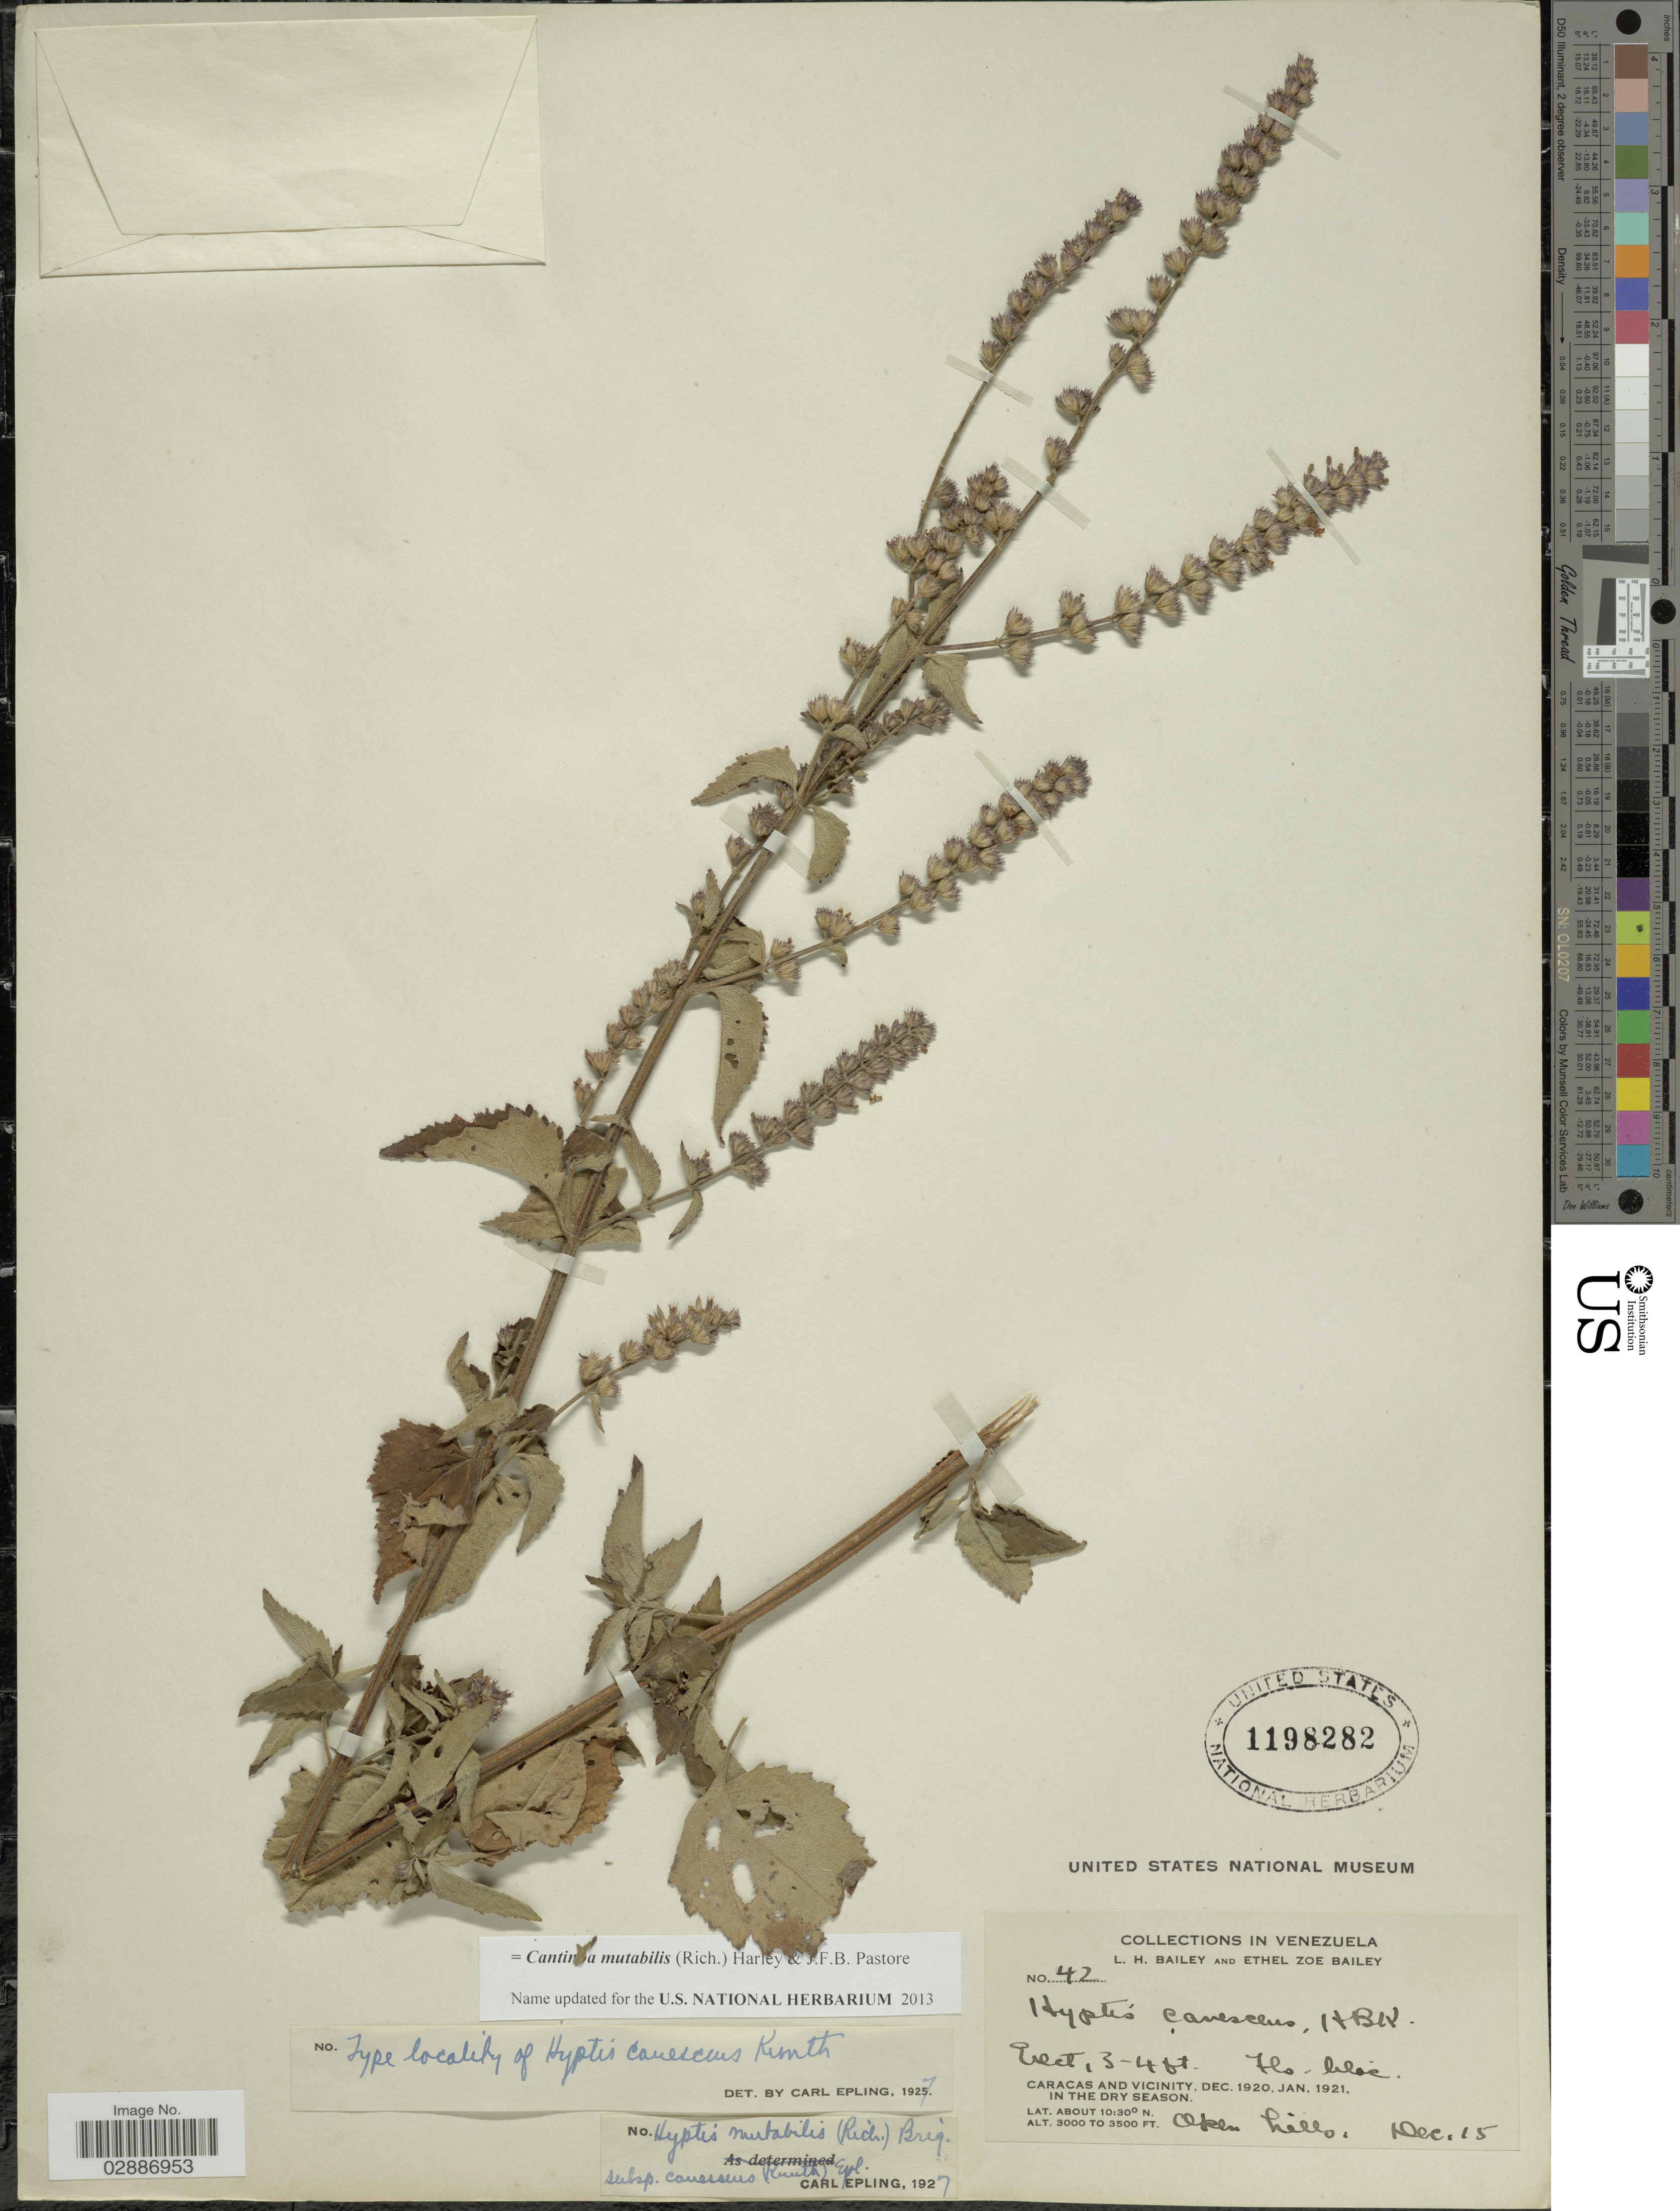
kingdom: Plantae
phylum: Tracheophyta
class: Magnoliopsida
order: Lamiales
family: Lamiaceae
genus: Cantinoa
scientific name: Cantinoa mutabilis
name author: (Epling) Harley & J.F.B. Pastore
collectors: L. H. Bailey & E. Z. Bailey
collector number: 42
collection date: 1920-12/1921-01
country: Venezuela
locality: Caracas and vicinity.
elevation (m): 914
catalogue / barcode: US 1198282